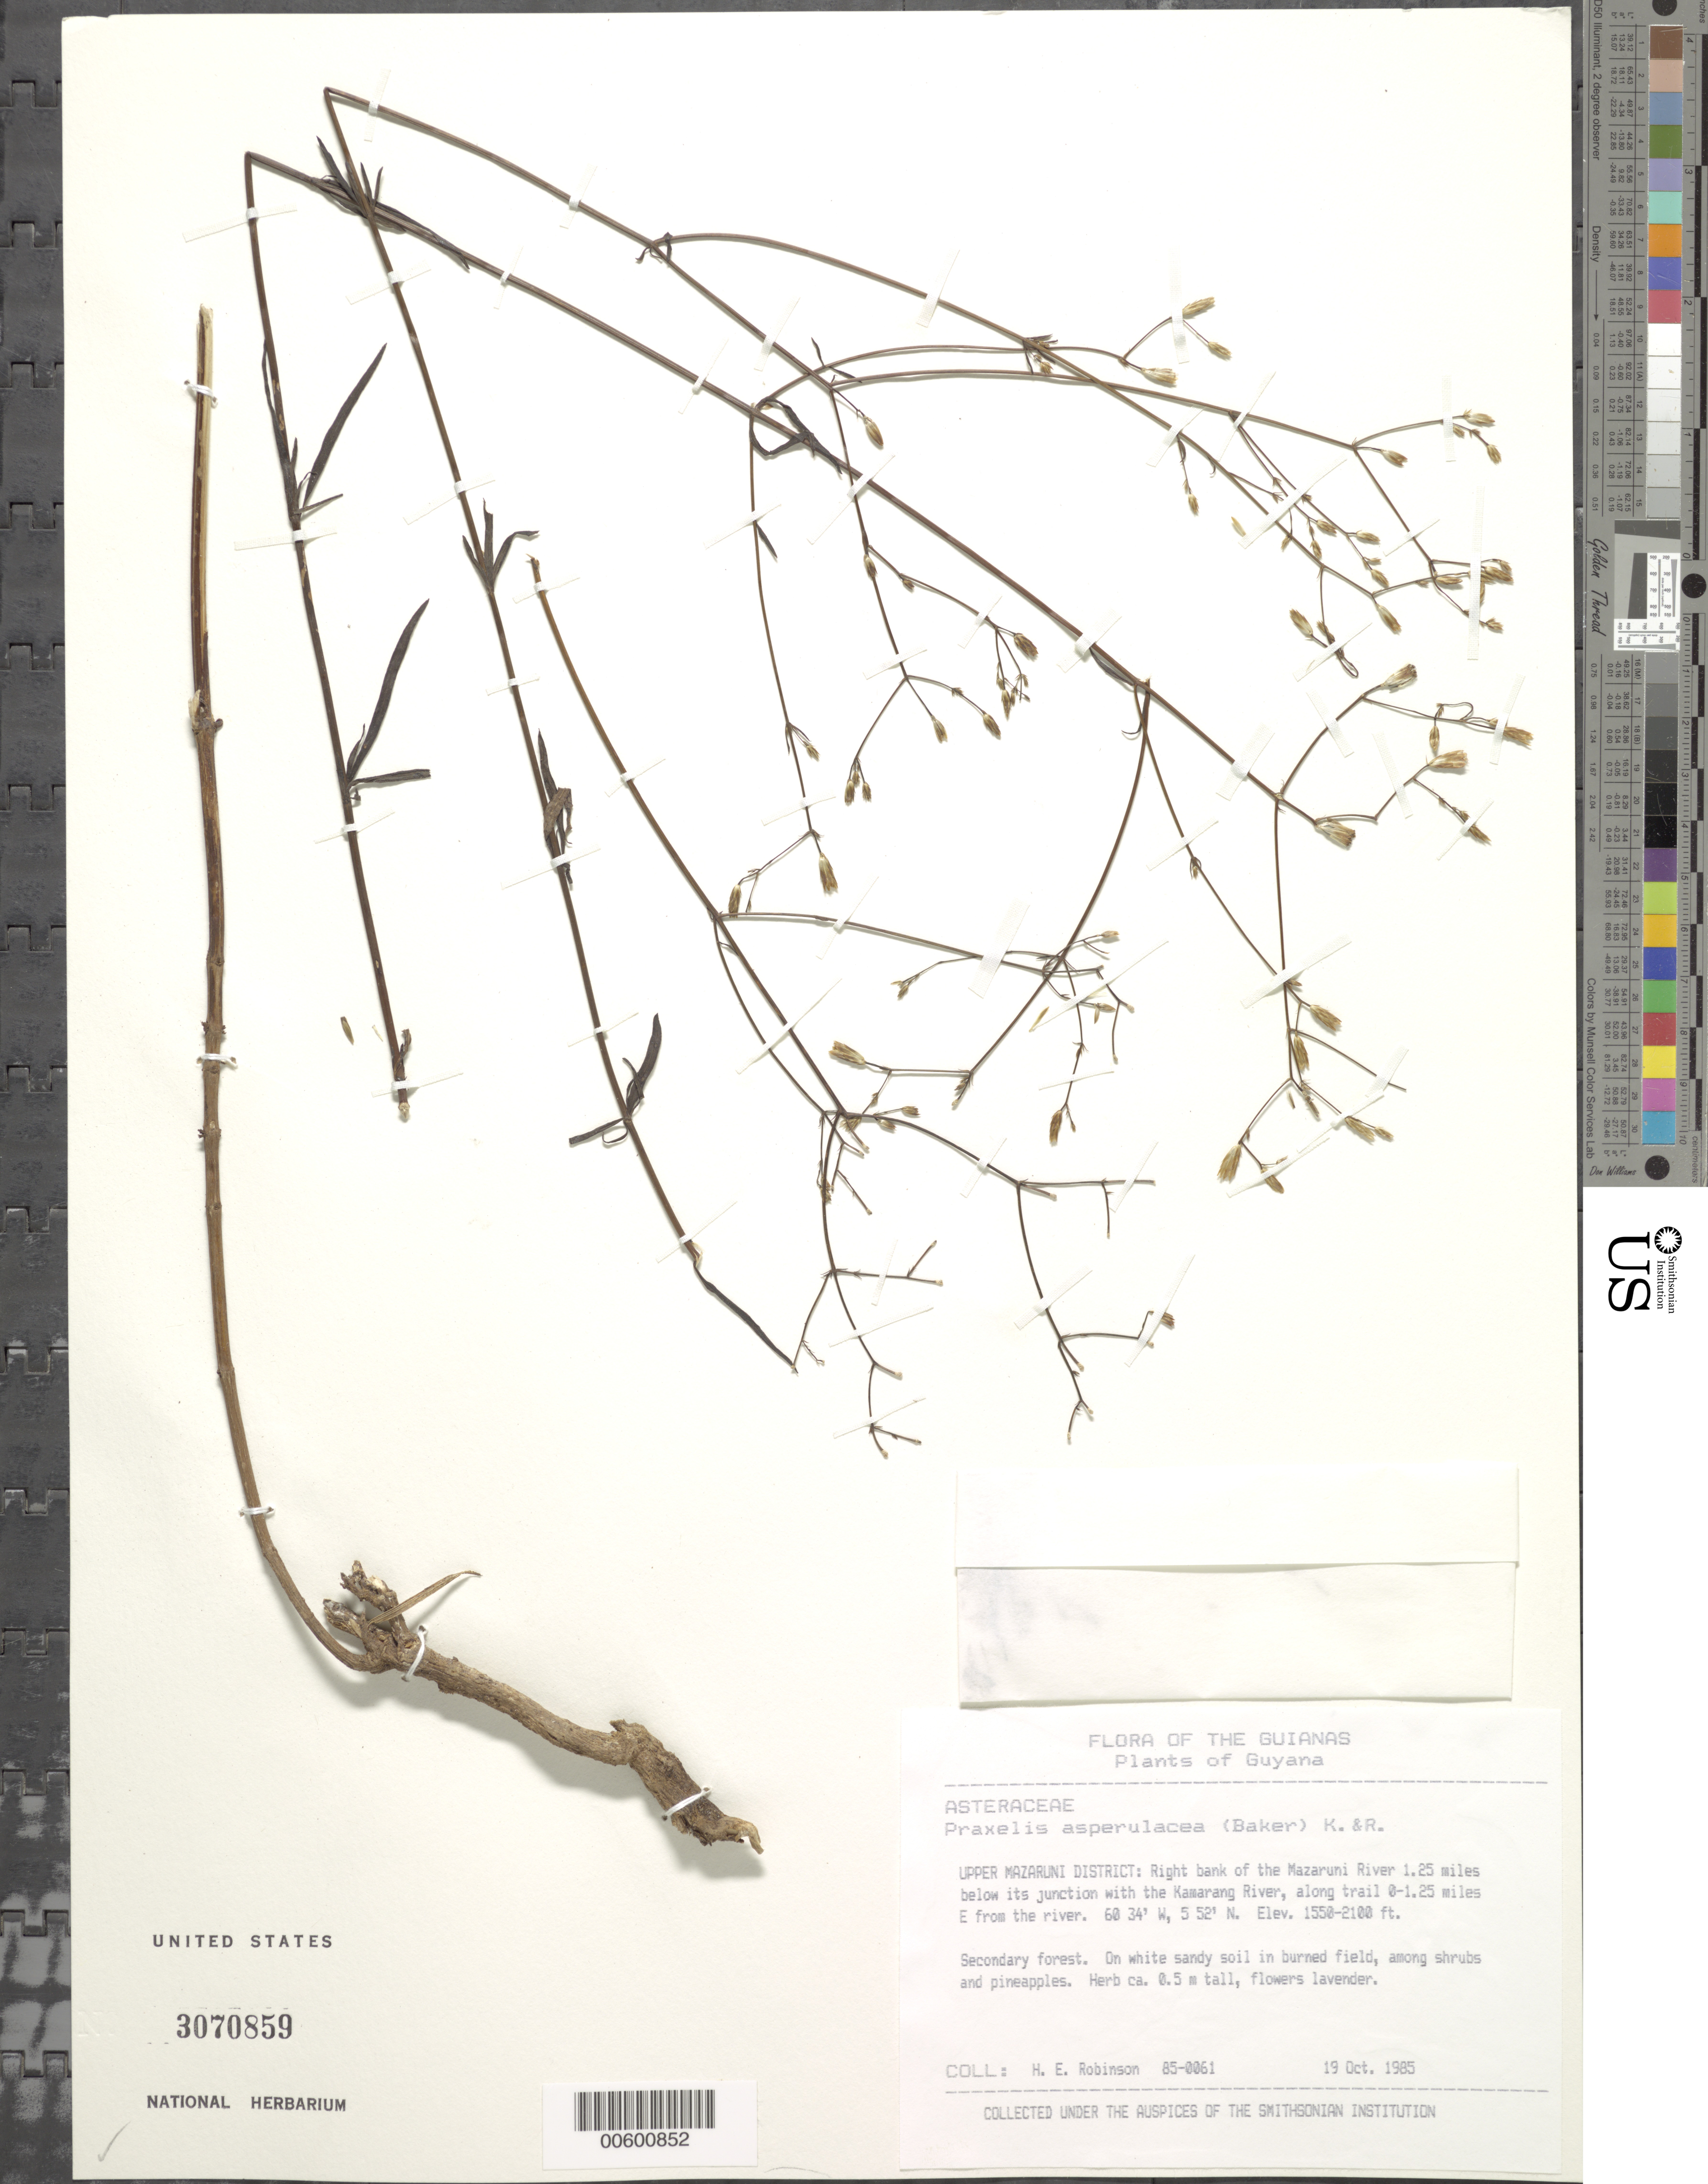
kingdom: Plantae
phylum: Tracheophyta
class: Magnoliopsida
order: Asterales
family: Asteraceae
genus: Praxelis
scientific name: Praxelis asperulacea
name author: (Baker) R.M. King & H. Rob.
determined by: Robinson, Harold E., (US)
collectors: H. Robinson & D. B. Lellinger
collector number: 850061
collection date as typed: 18 October 1985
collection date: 1985-10-18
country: Guyana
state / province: Cuyuni-Mazaruni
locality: Along trail to 2 km E of Mazaruni R, 2.4 km below junction with Kamarang R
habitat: Secondary forest; white sandy soil, burned field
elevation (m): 472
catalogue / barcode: US 3070859